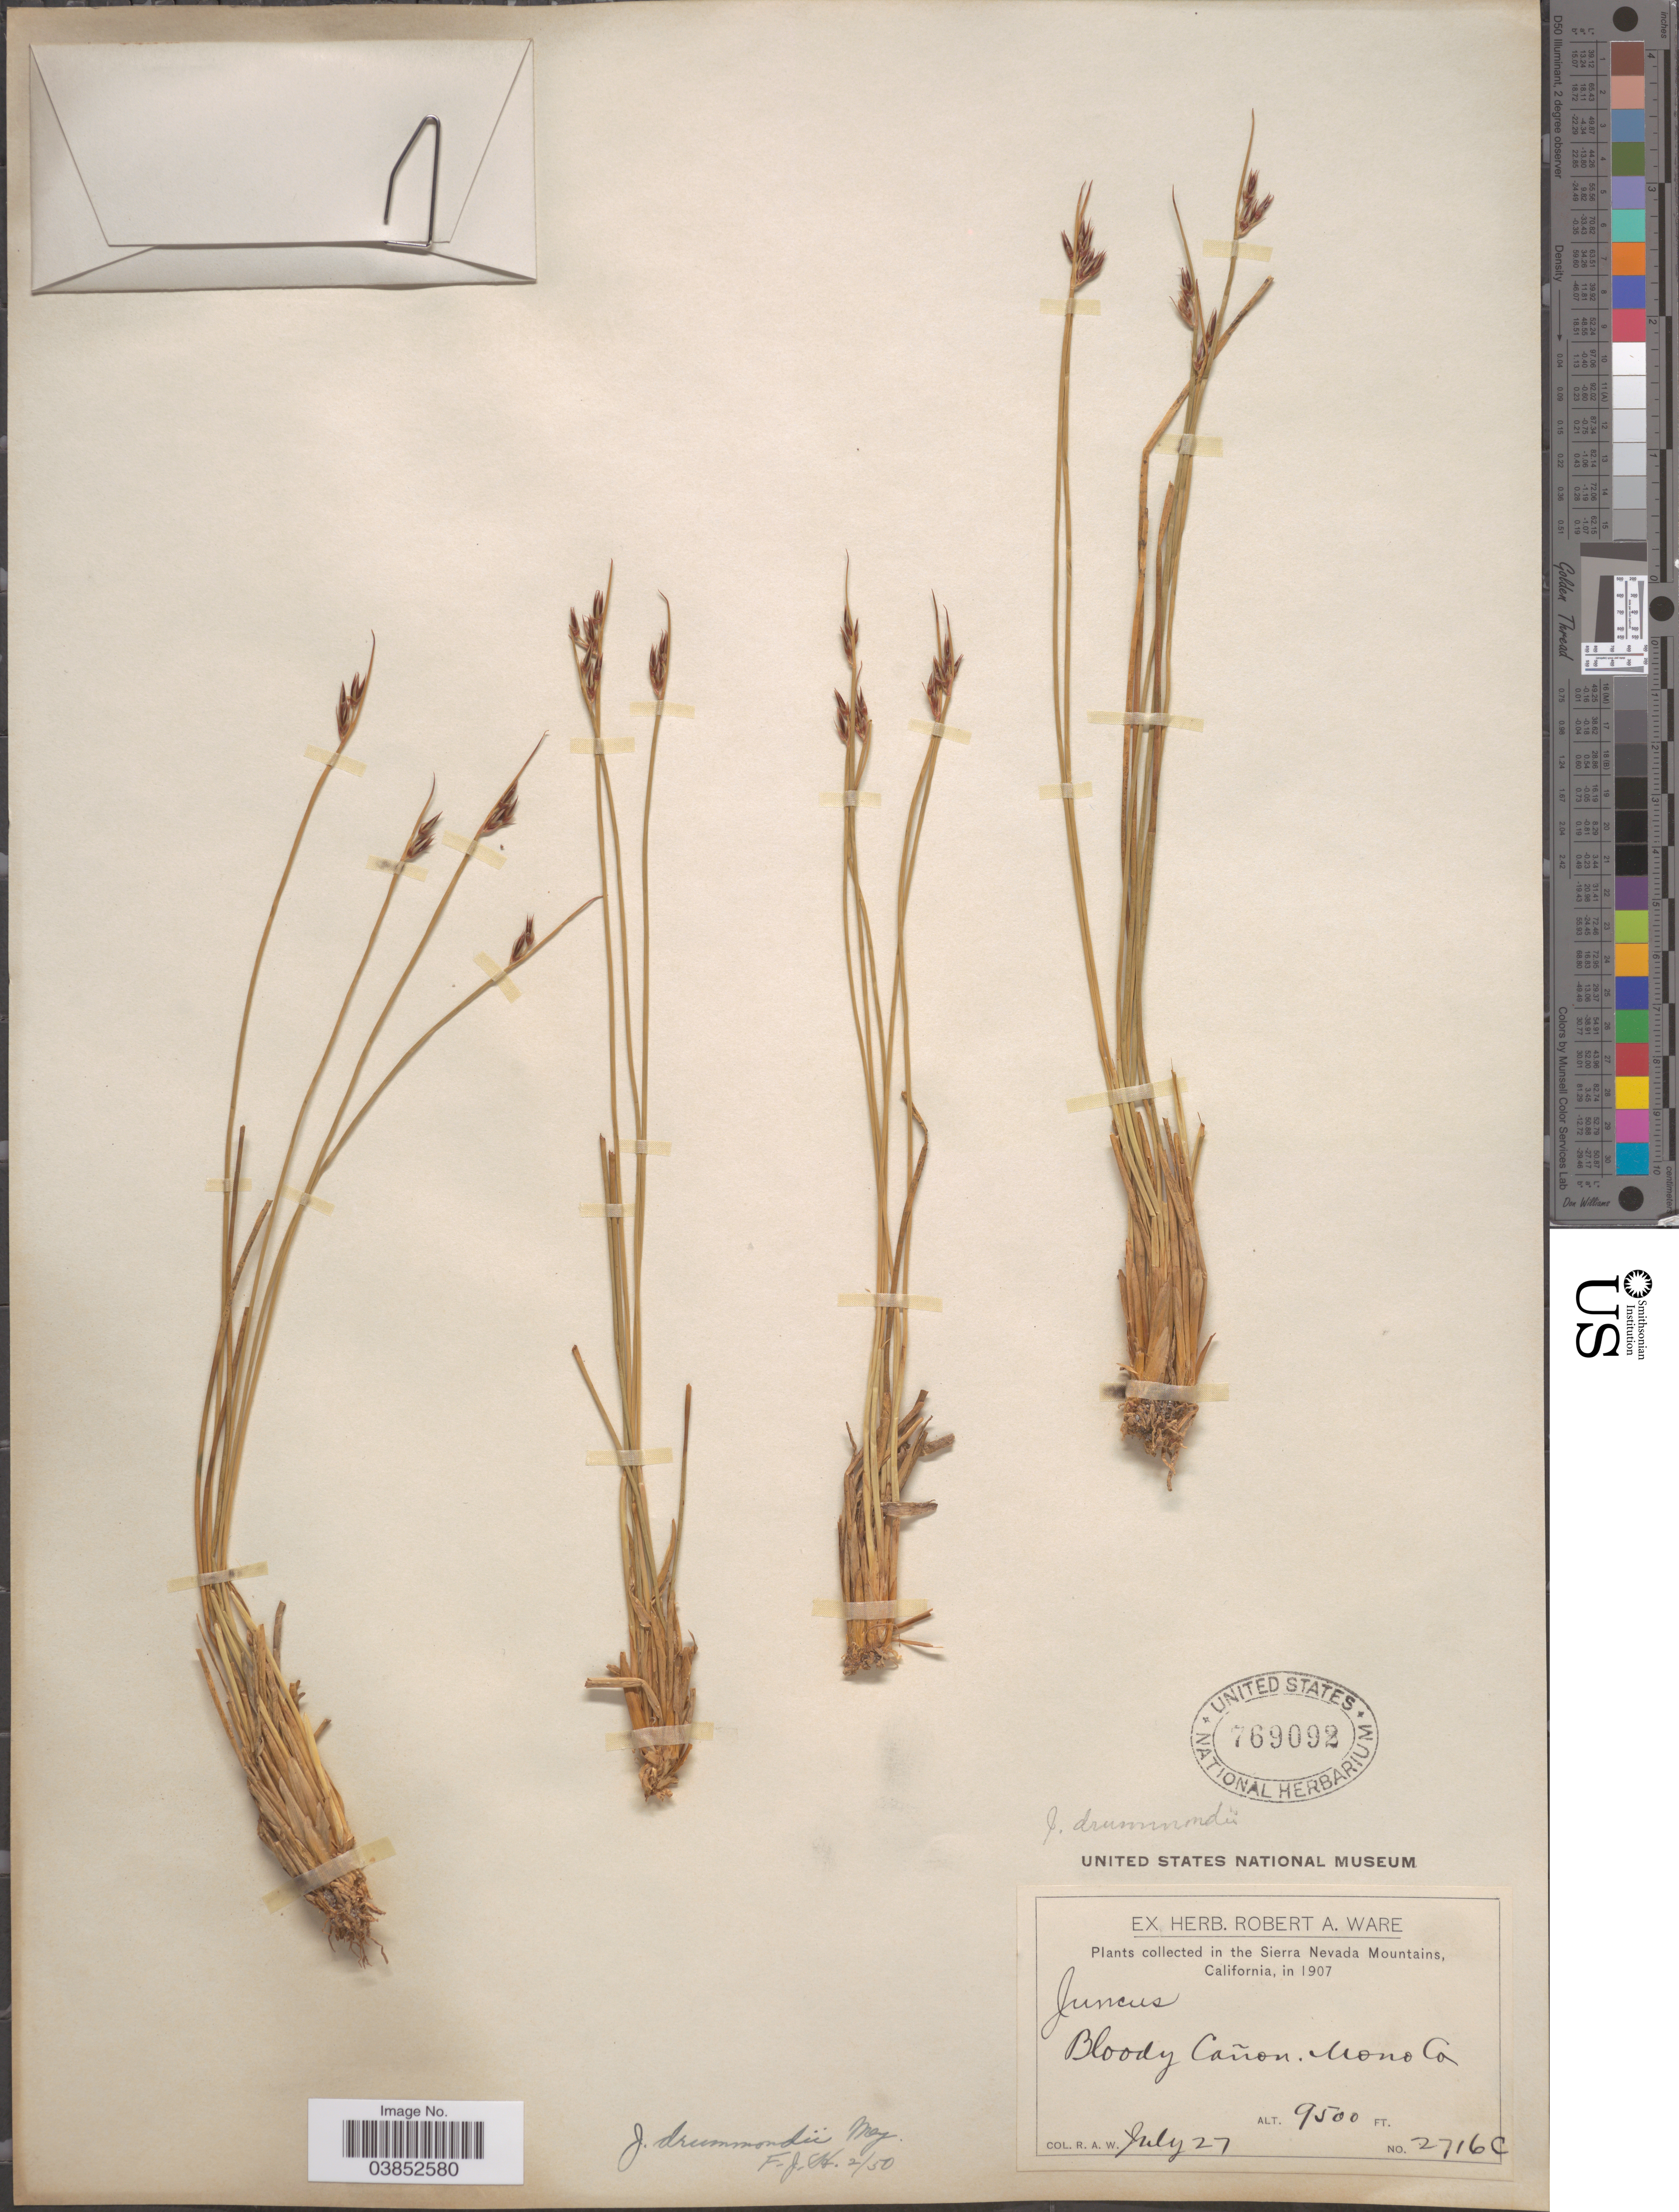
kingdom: Plantae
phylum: Tracheophyta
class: Liliopsida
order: Poales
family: Juncaceae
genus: Juncus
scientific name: Juncus drummondii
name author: E. Mey.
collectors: R. Ware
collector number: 2716C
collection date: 1907-07-27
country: United States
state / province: California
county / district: Mono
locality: In the Sierra Nevada Mountains. Bloody Cañon. Mono Co.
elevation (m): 2896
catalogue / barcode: US 769092